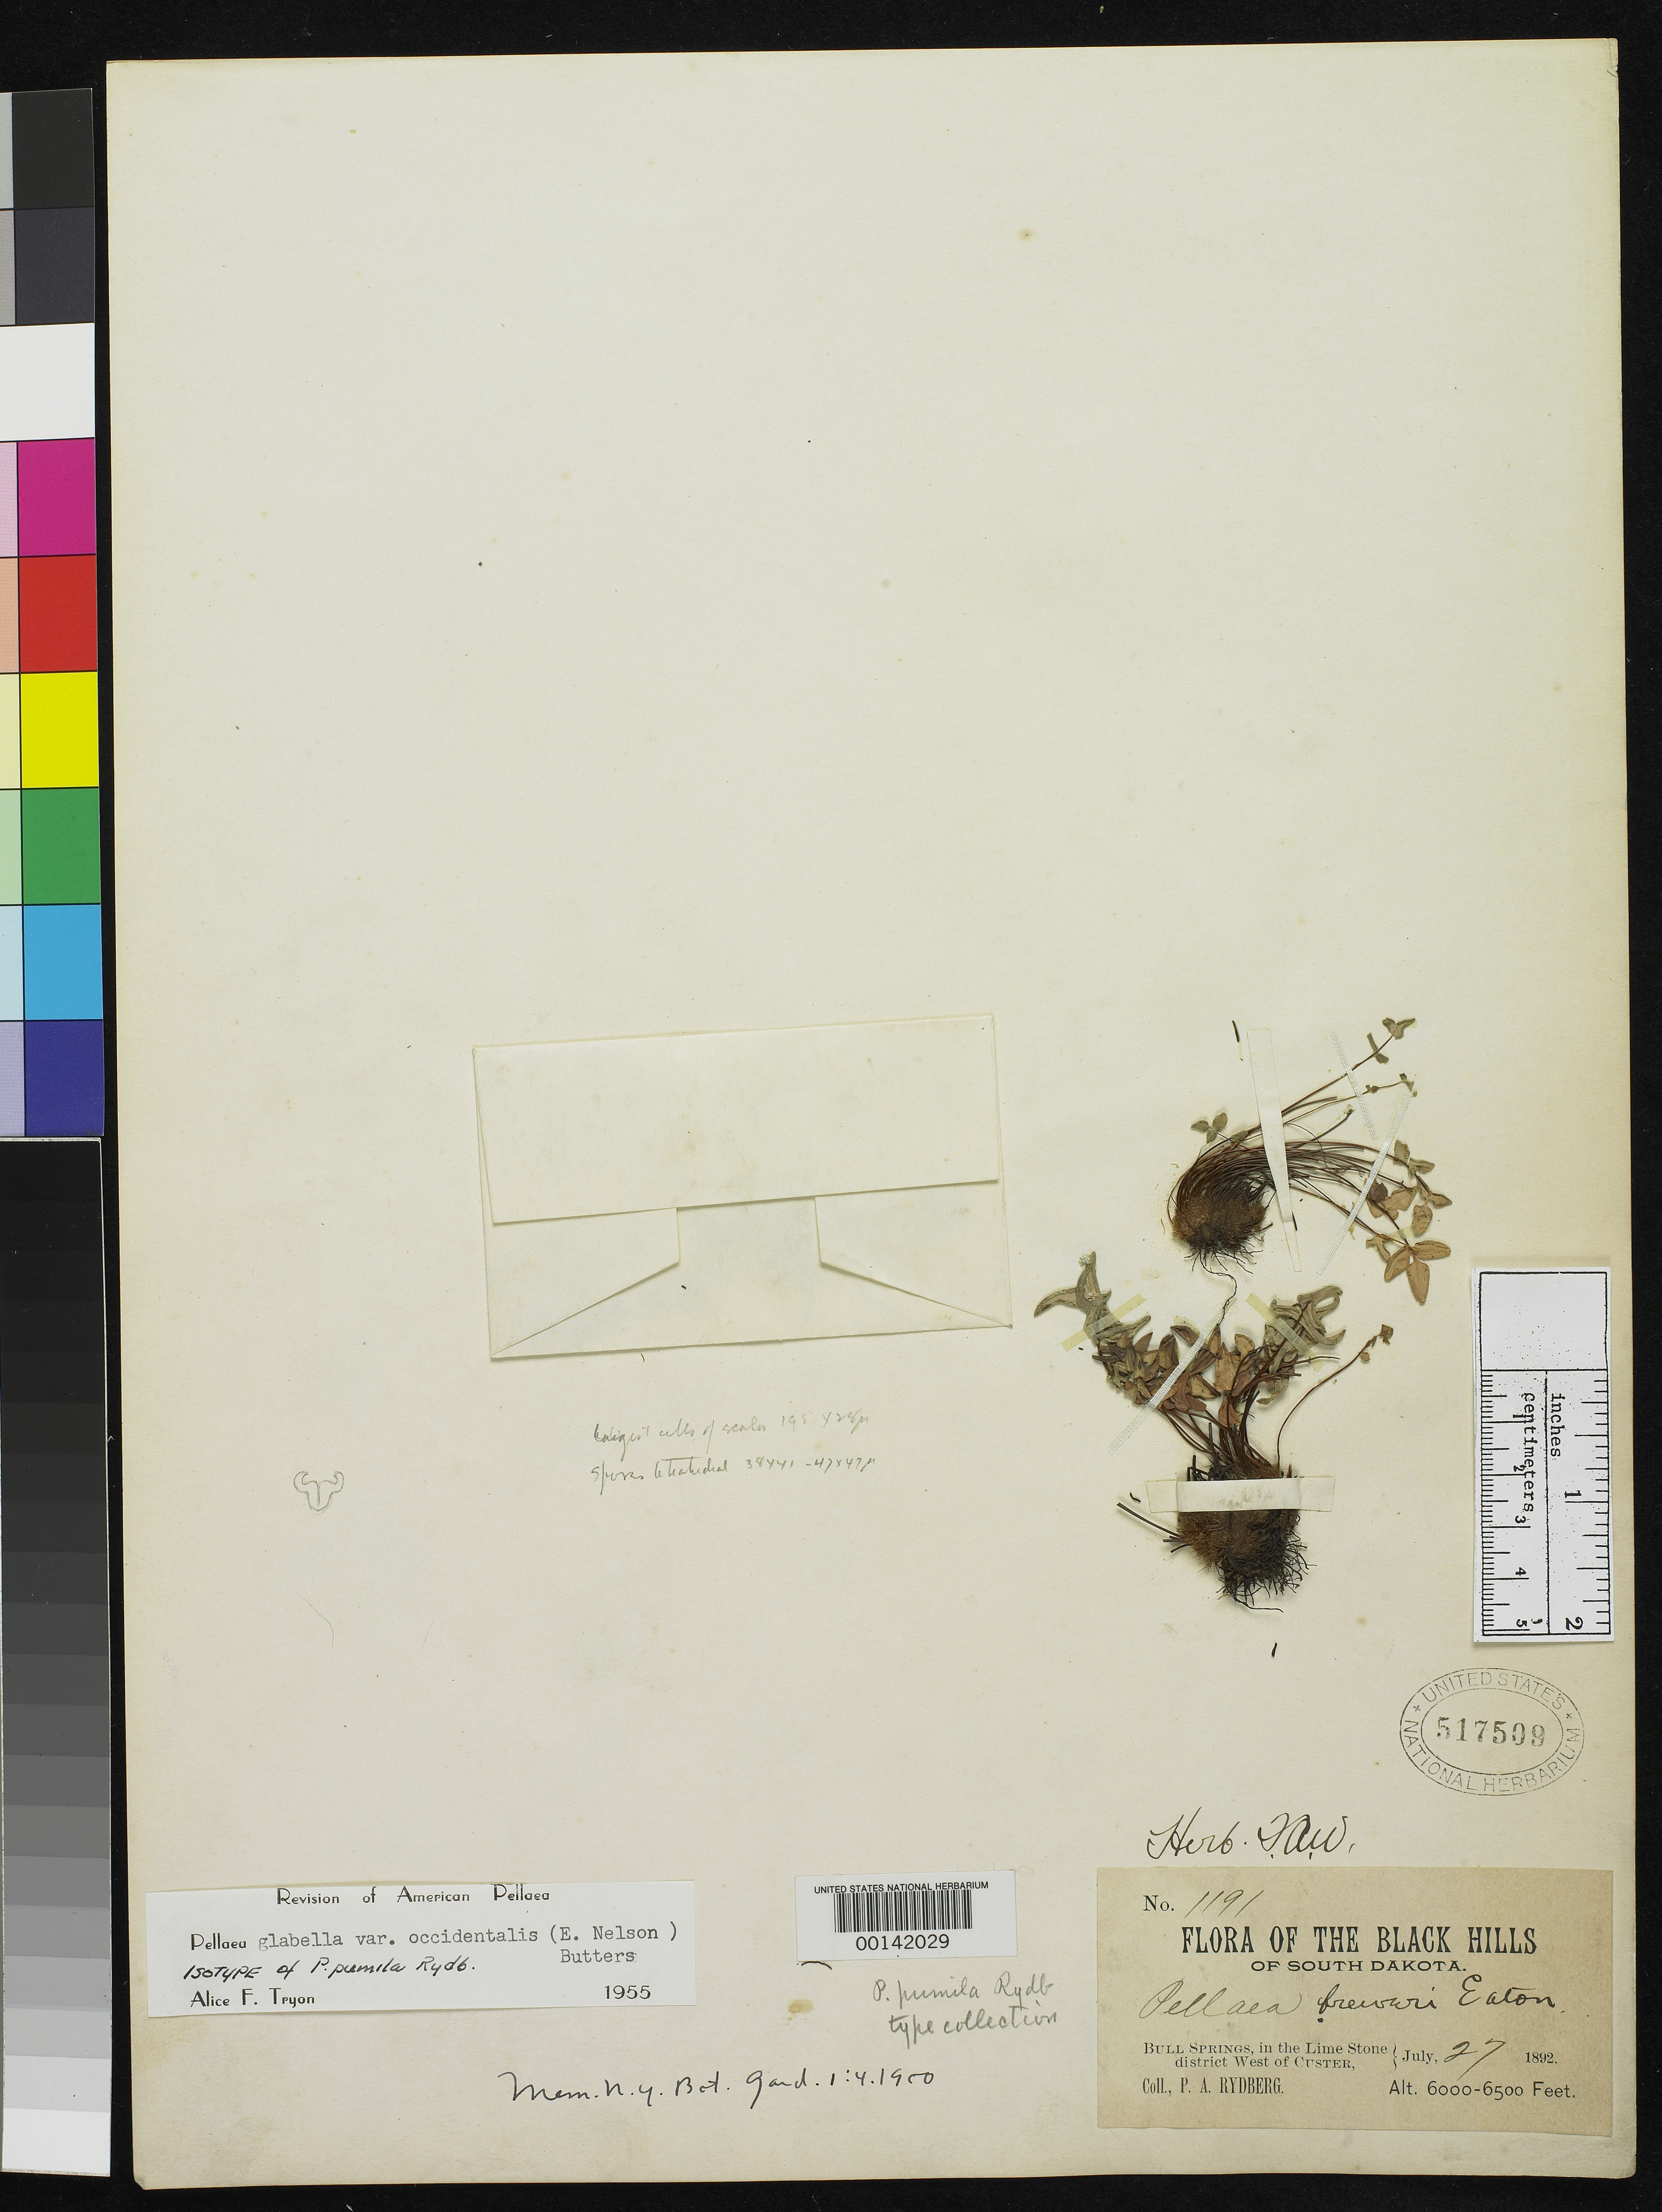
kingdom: Plantae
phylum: Tracheophyta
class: Polypodiopsida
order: Polypodiales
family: Pteridaceae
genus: Pellaea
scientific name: Pellaea pumila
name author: Rydb.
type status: Type Collection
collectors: P. A. Rydberg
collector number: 1191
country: United States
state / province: South Dakota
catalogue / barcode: US 517509